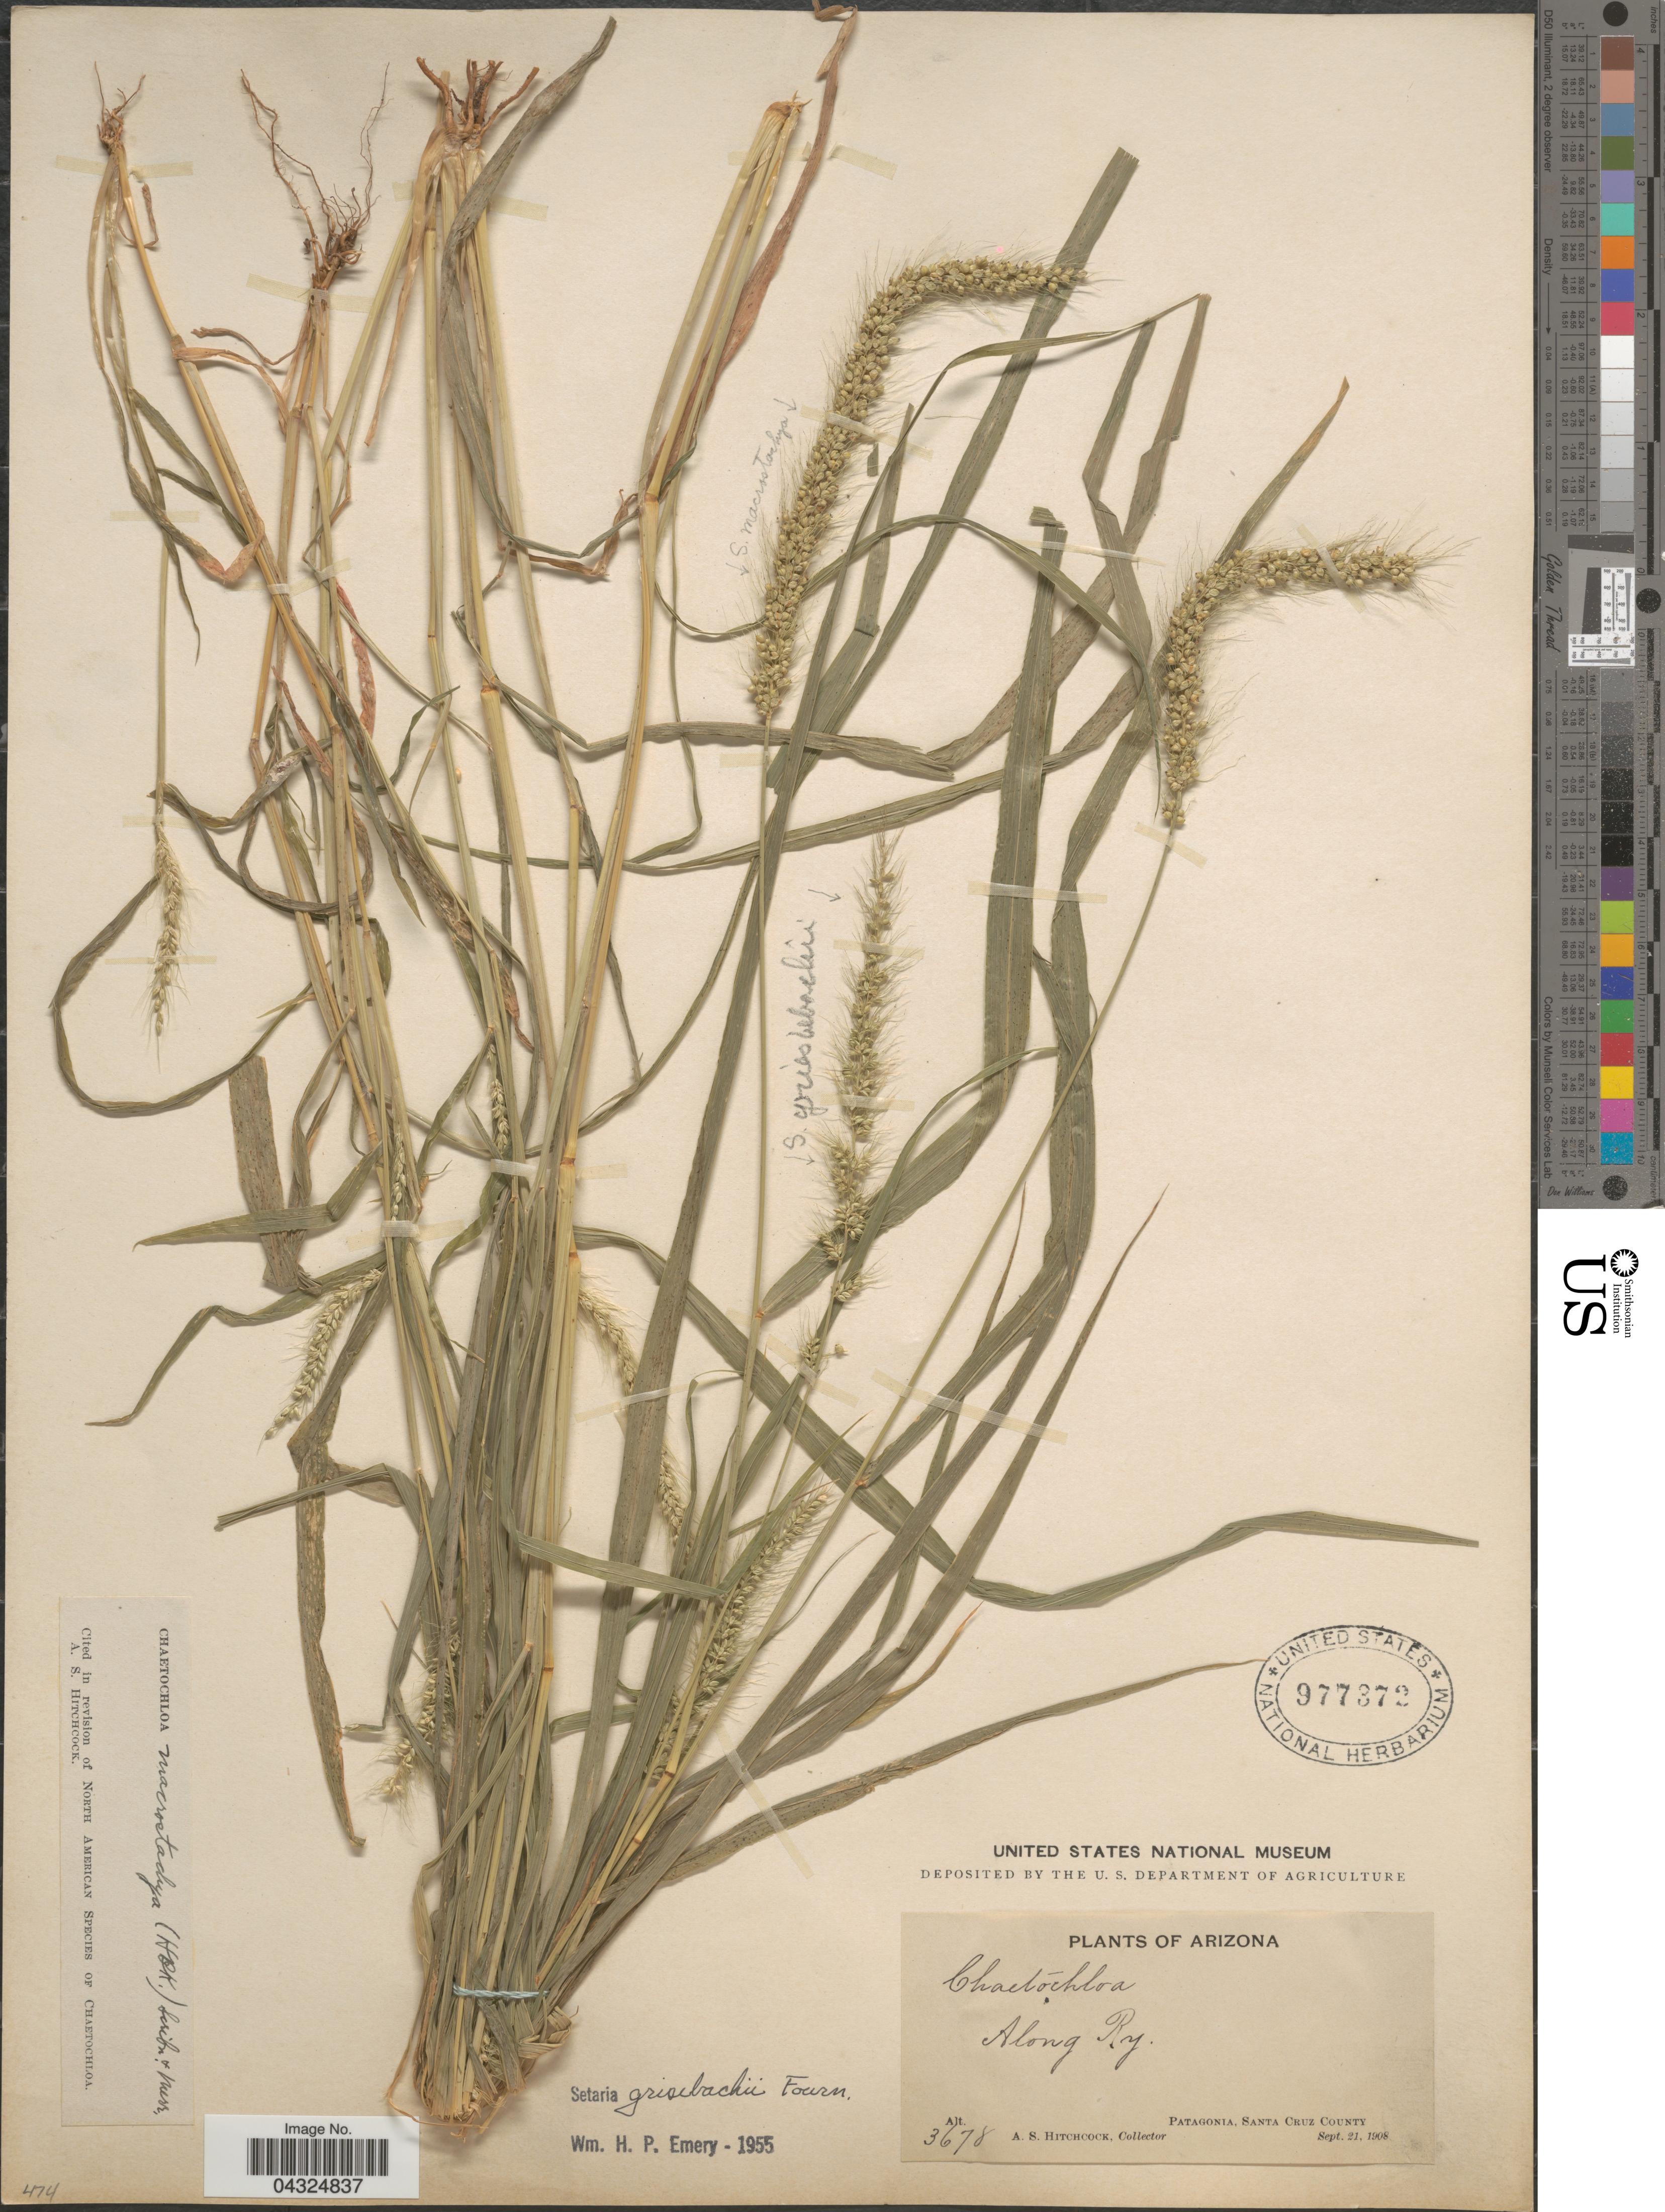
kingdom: Plantae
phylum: Tracheophyta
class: Liliopsida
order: Poales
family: Poaceae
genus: Setaria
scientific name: Setaria grisebachii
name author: E. Fourn.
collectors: A. S. Hitchcock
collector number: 3678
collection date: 1908-09-21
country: United States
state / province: Arizona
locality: Along Ry. Patagonia, Santa Cruz County.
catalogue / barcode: US 977372